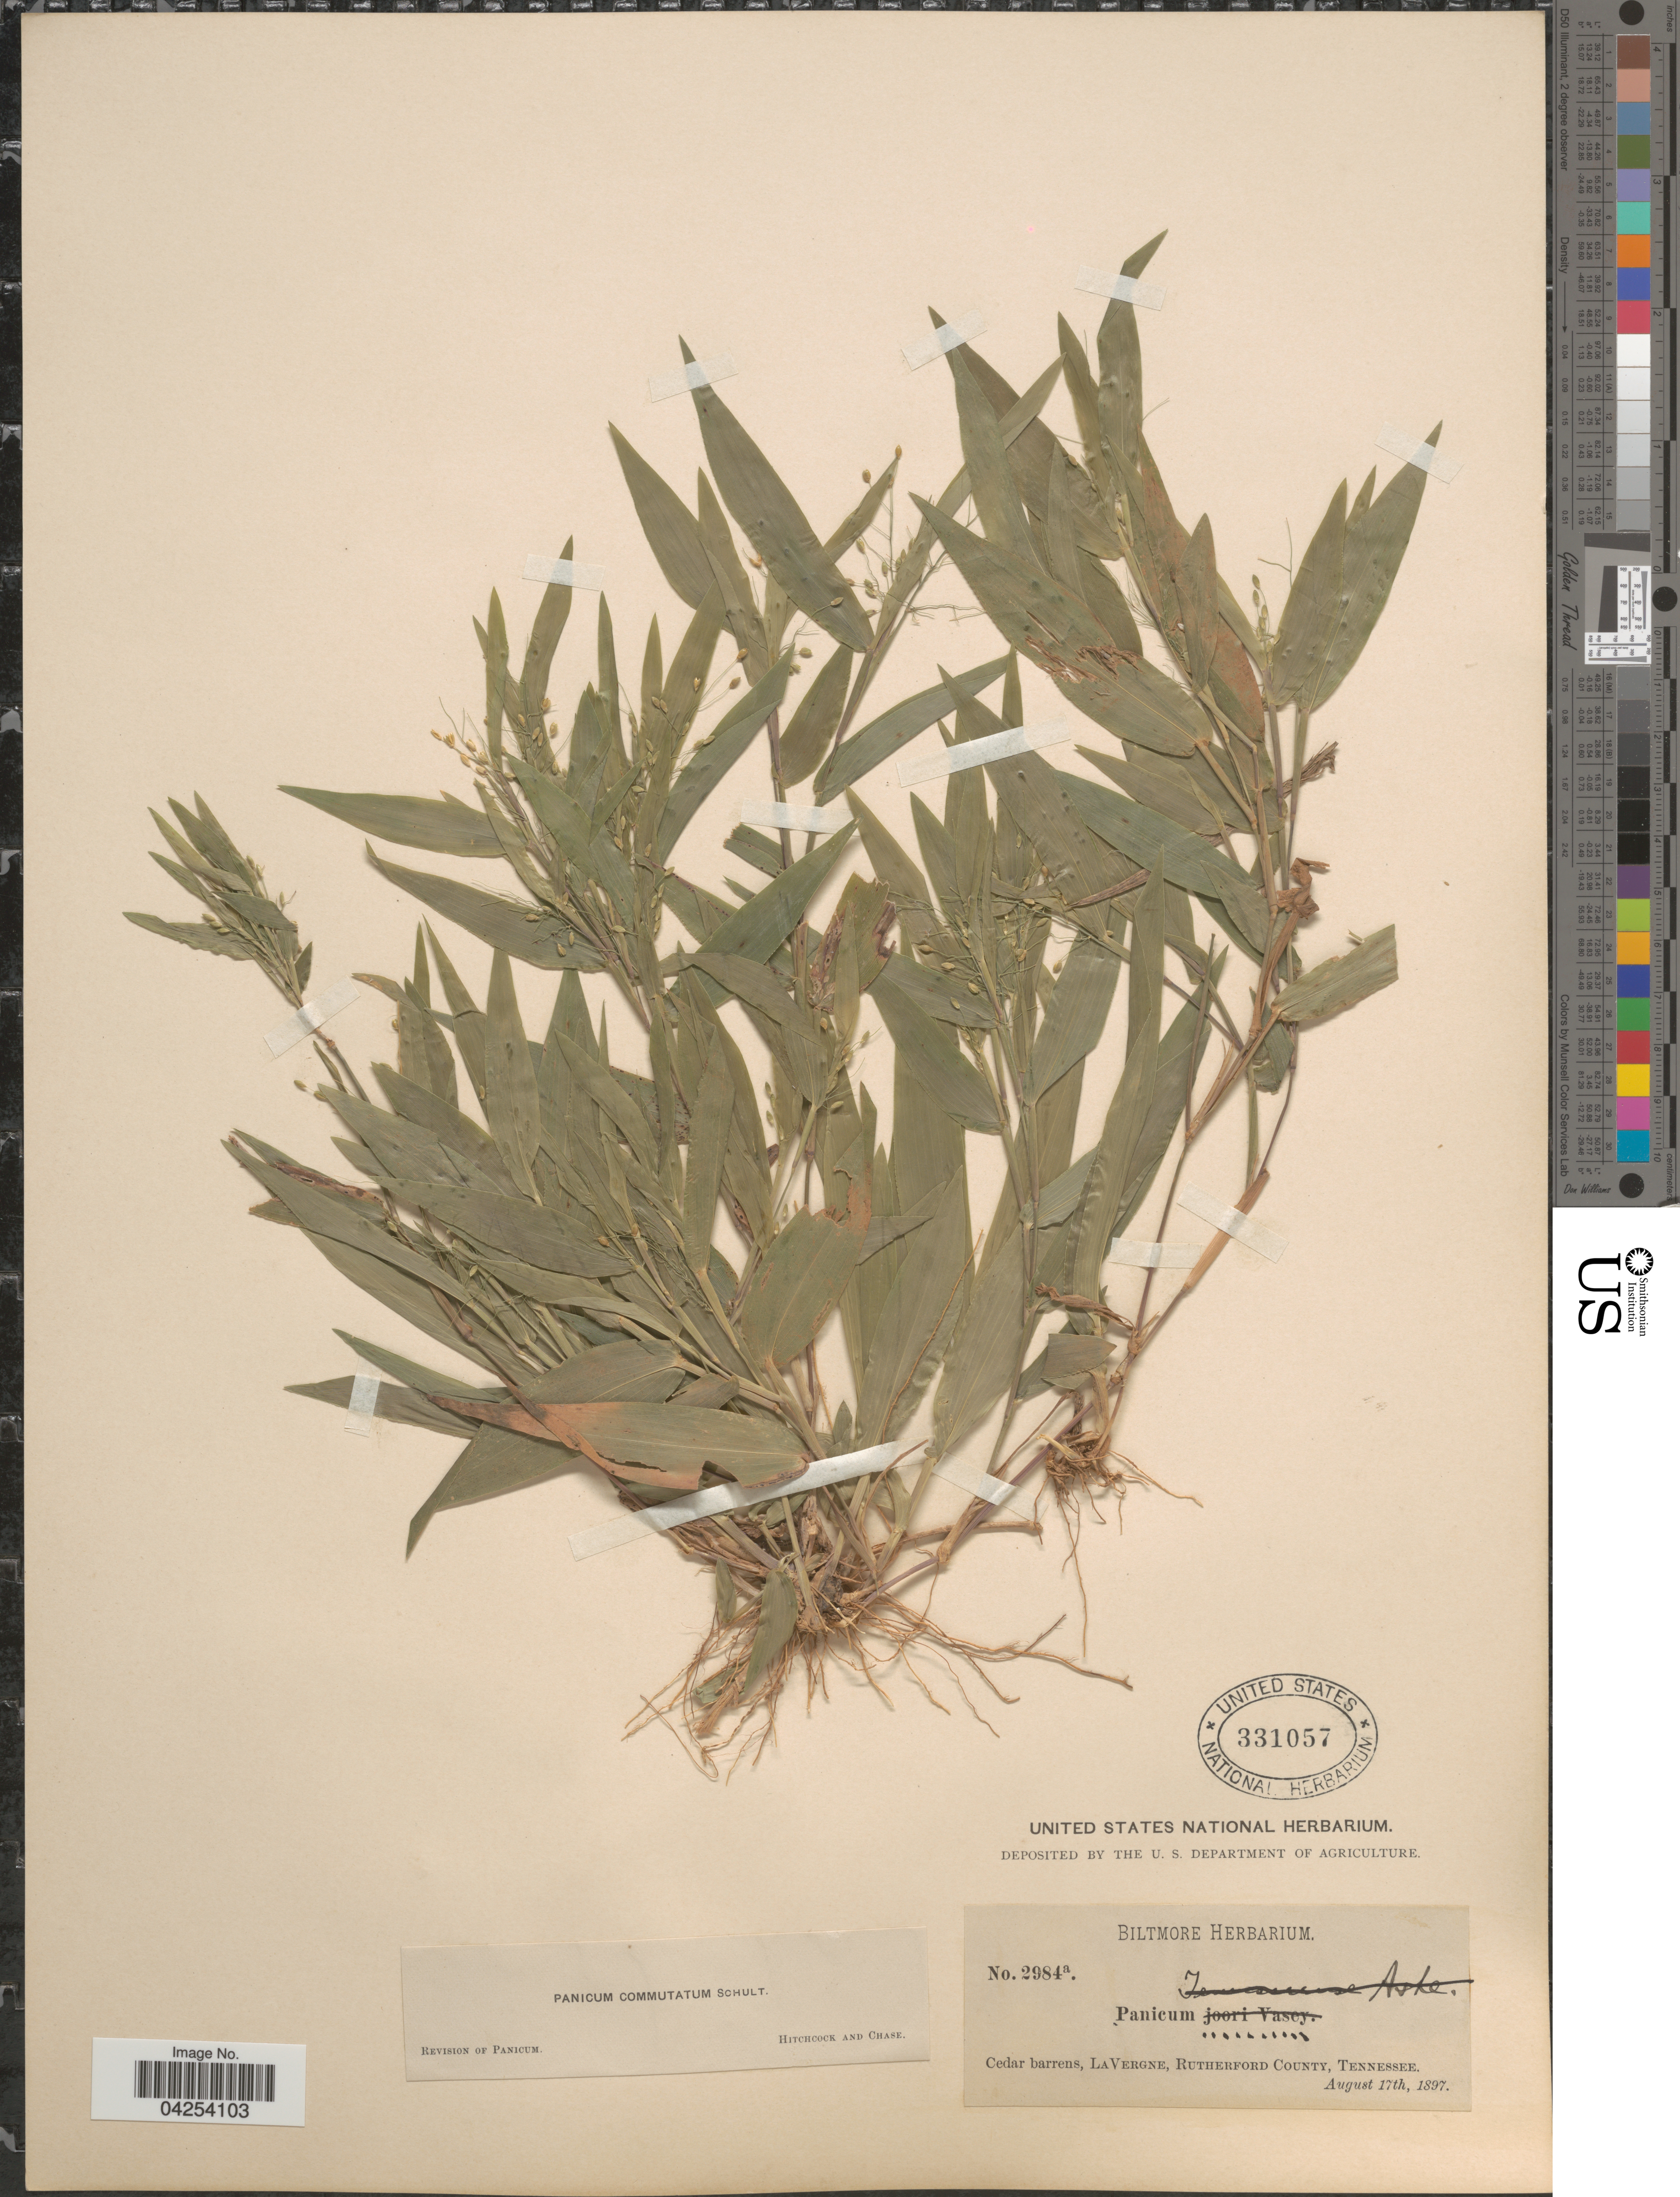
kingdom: Plantae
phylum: Tracheophyta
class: Liliopsida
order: Poales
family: Poaceae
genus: Dichanthelium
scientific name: Dichanthelium commutatum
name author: (Schult.) Gould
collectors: ex herb. Biltmore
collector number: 2984a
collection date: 1897-08-17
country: United States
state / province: Tennessee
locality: Cedar barrens, La Vergne, Rutherford County.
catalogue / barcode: US 331057